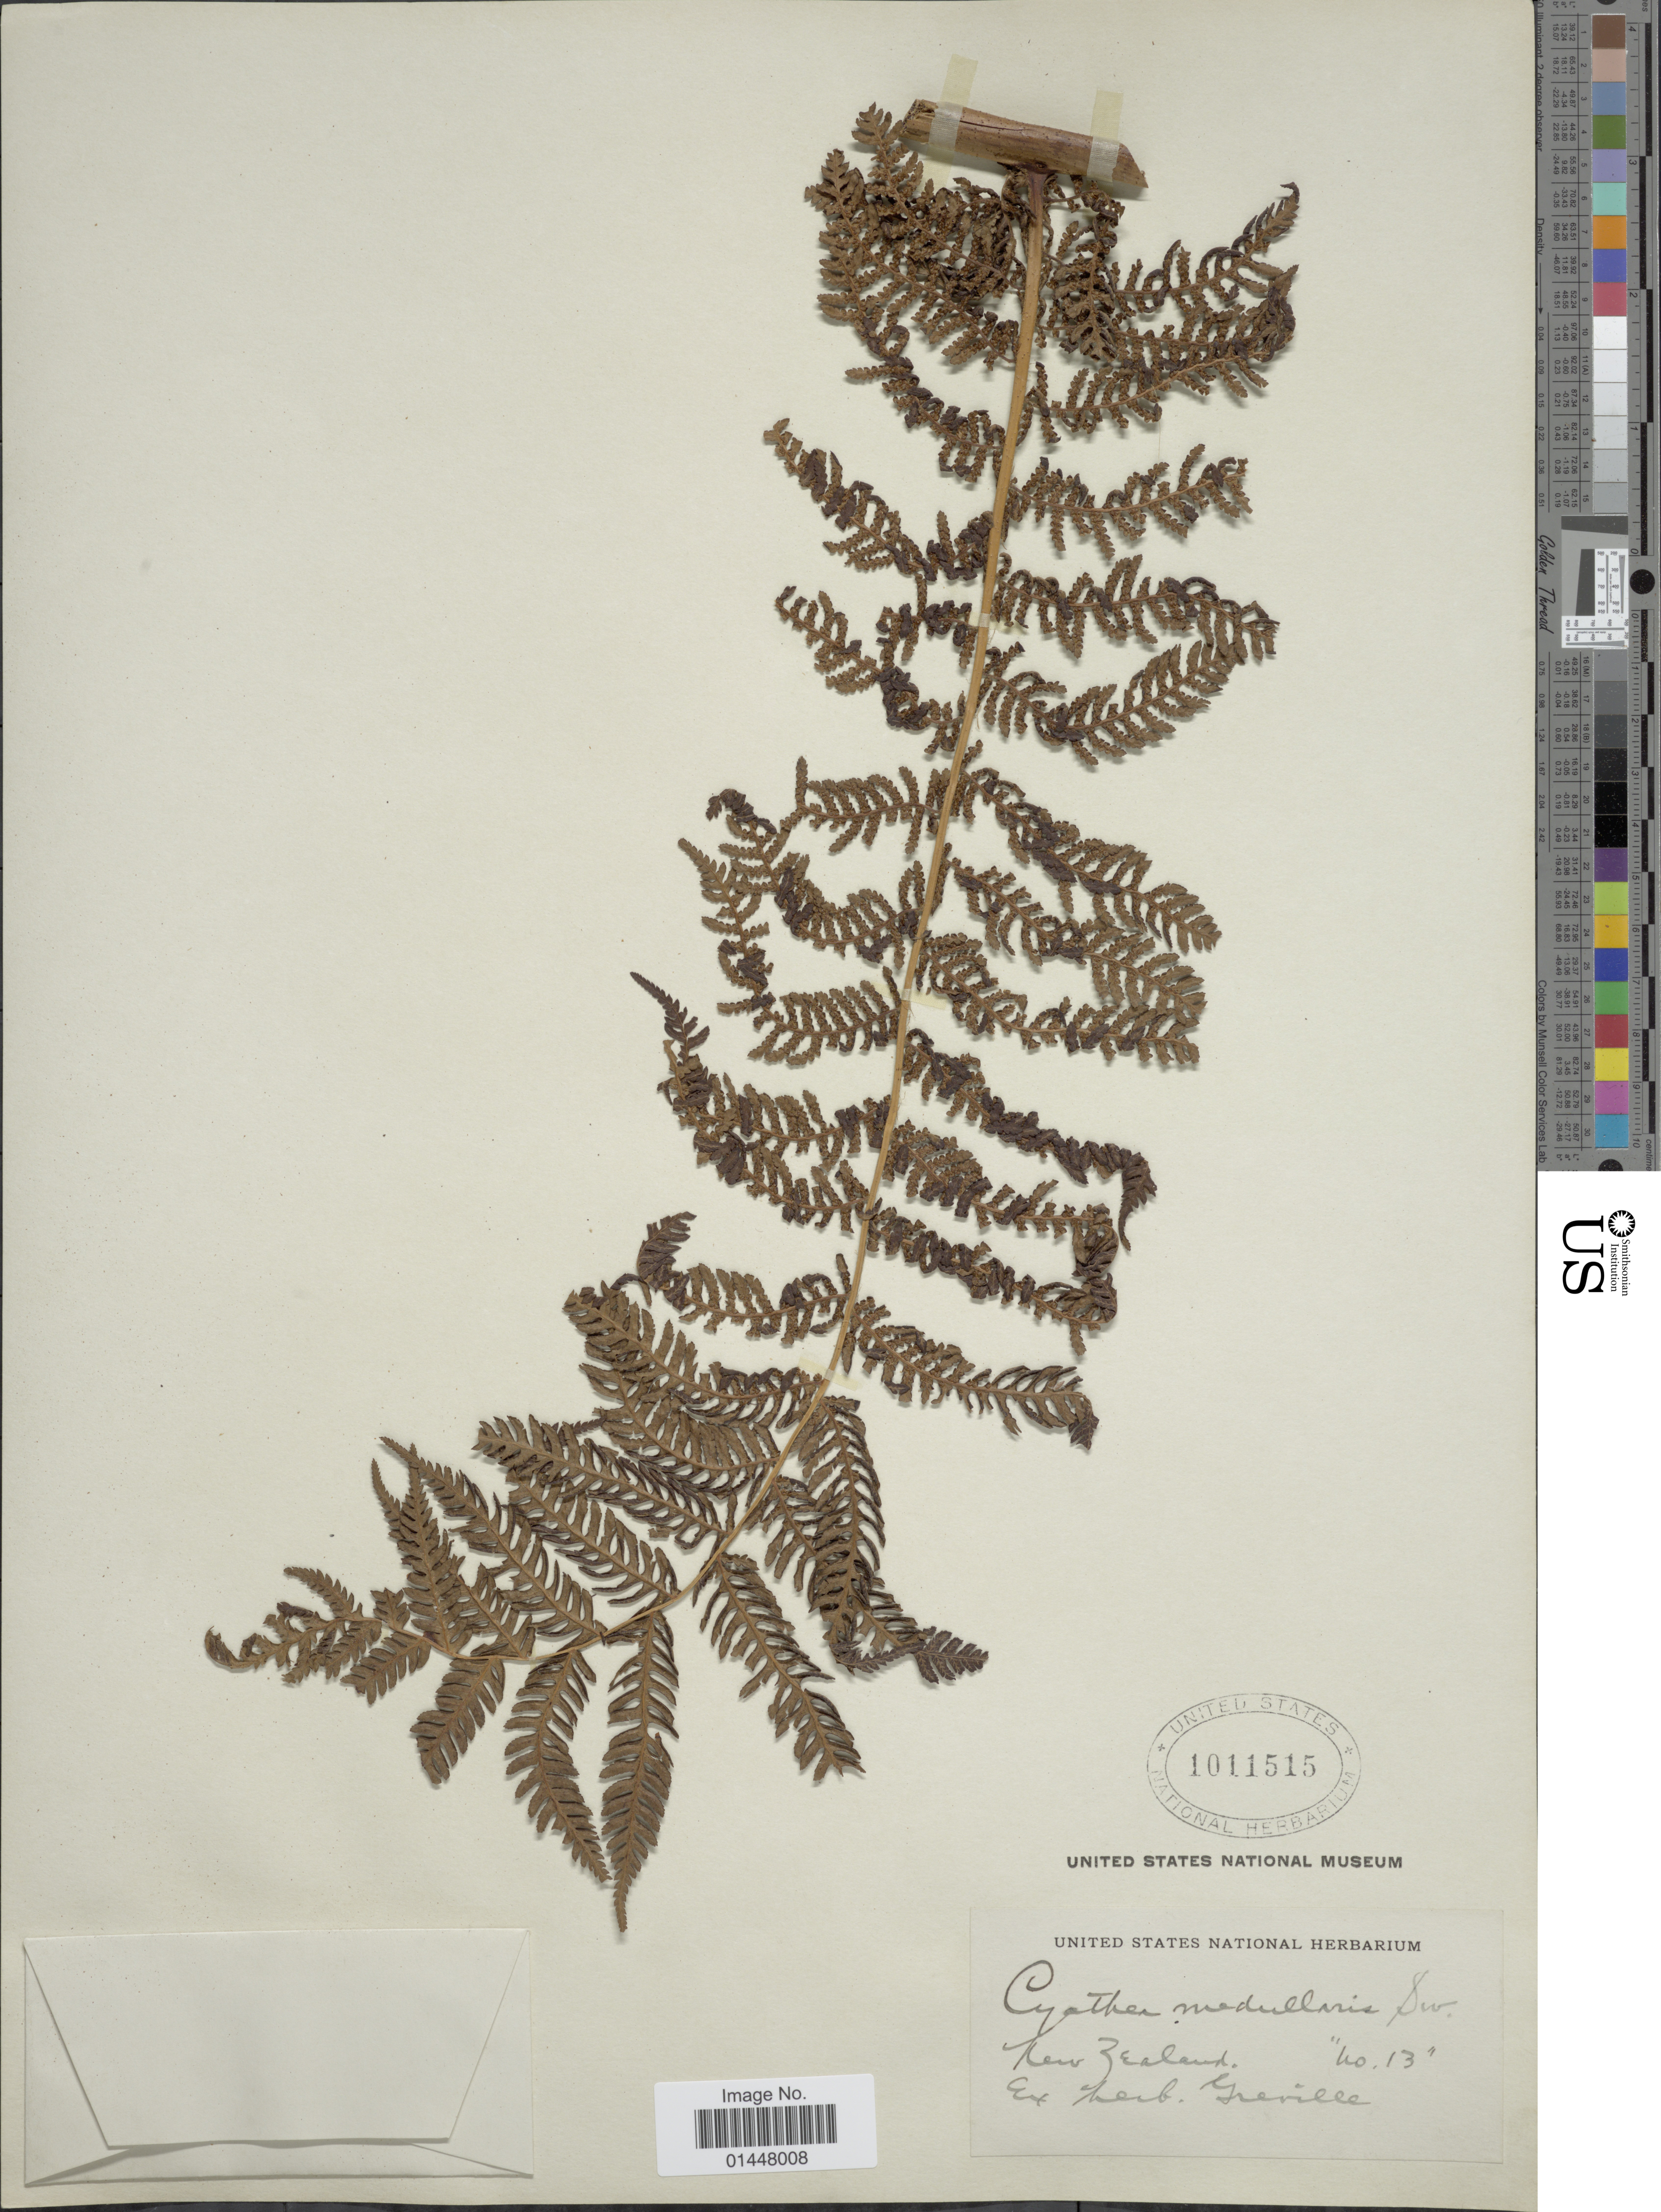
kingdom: Plantae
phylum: Tracheophyta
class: Polypodiopsida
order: Cyatheales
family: Cyatheaceae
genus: Sphaeropteris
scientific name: Sphaeropteris medullaris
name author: (G. Forst.) Bernh.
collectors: ex herb. Greville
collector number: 13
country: New Zealand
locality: New Zealand.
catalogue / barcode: US 1011515